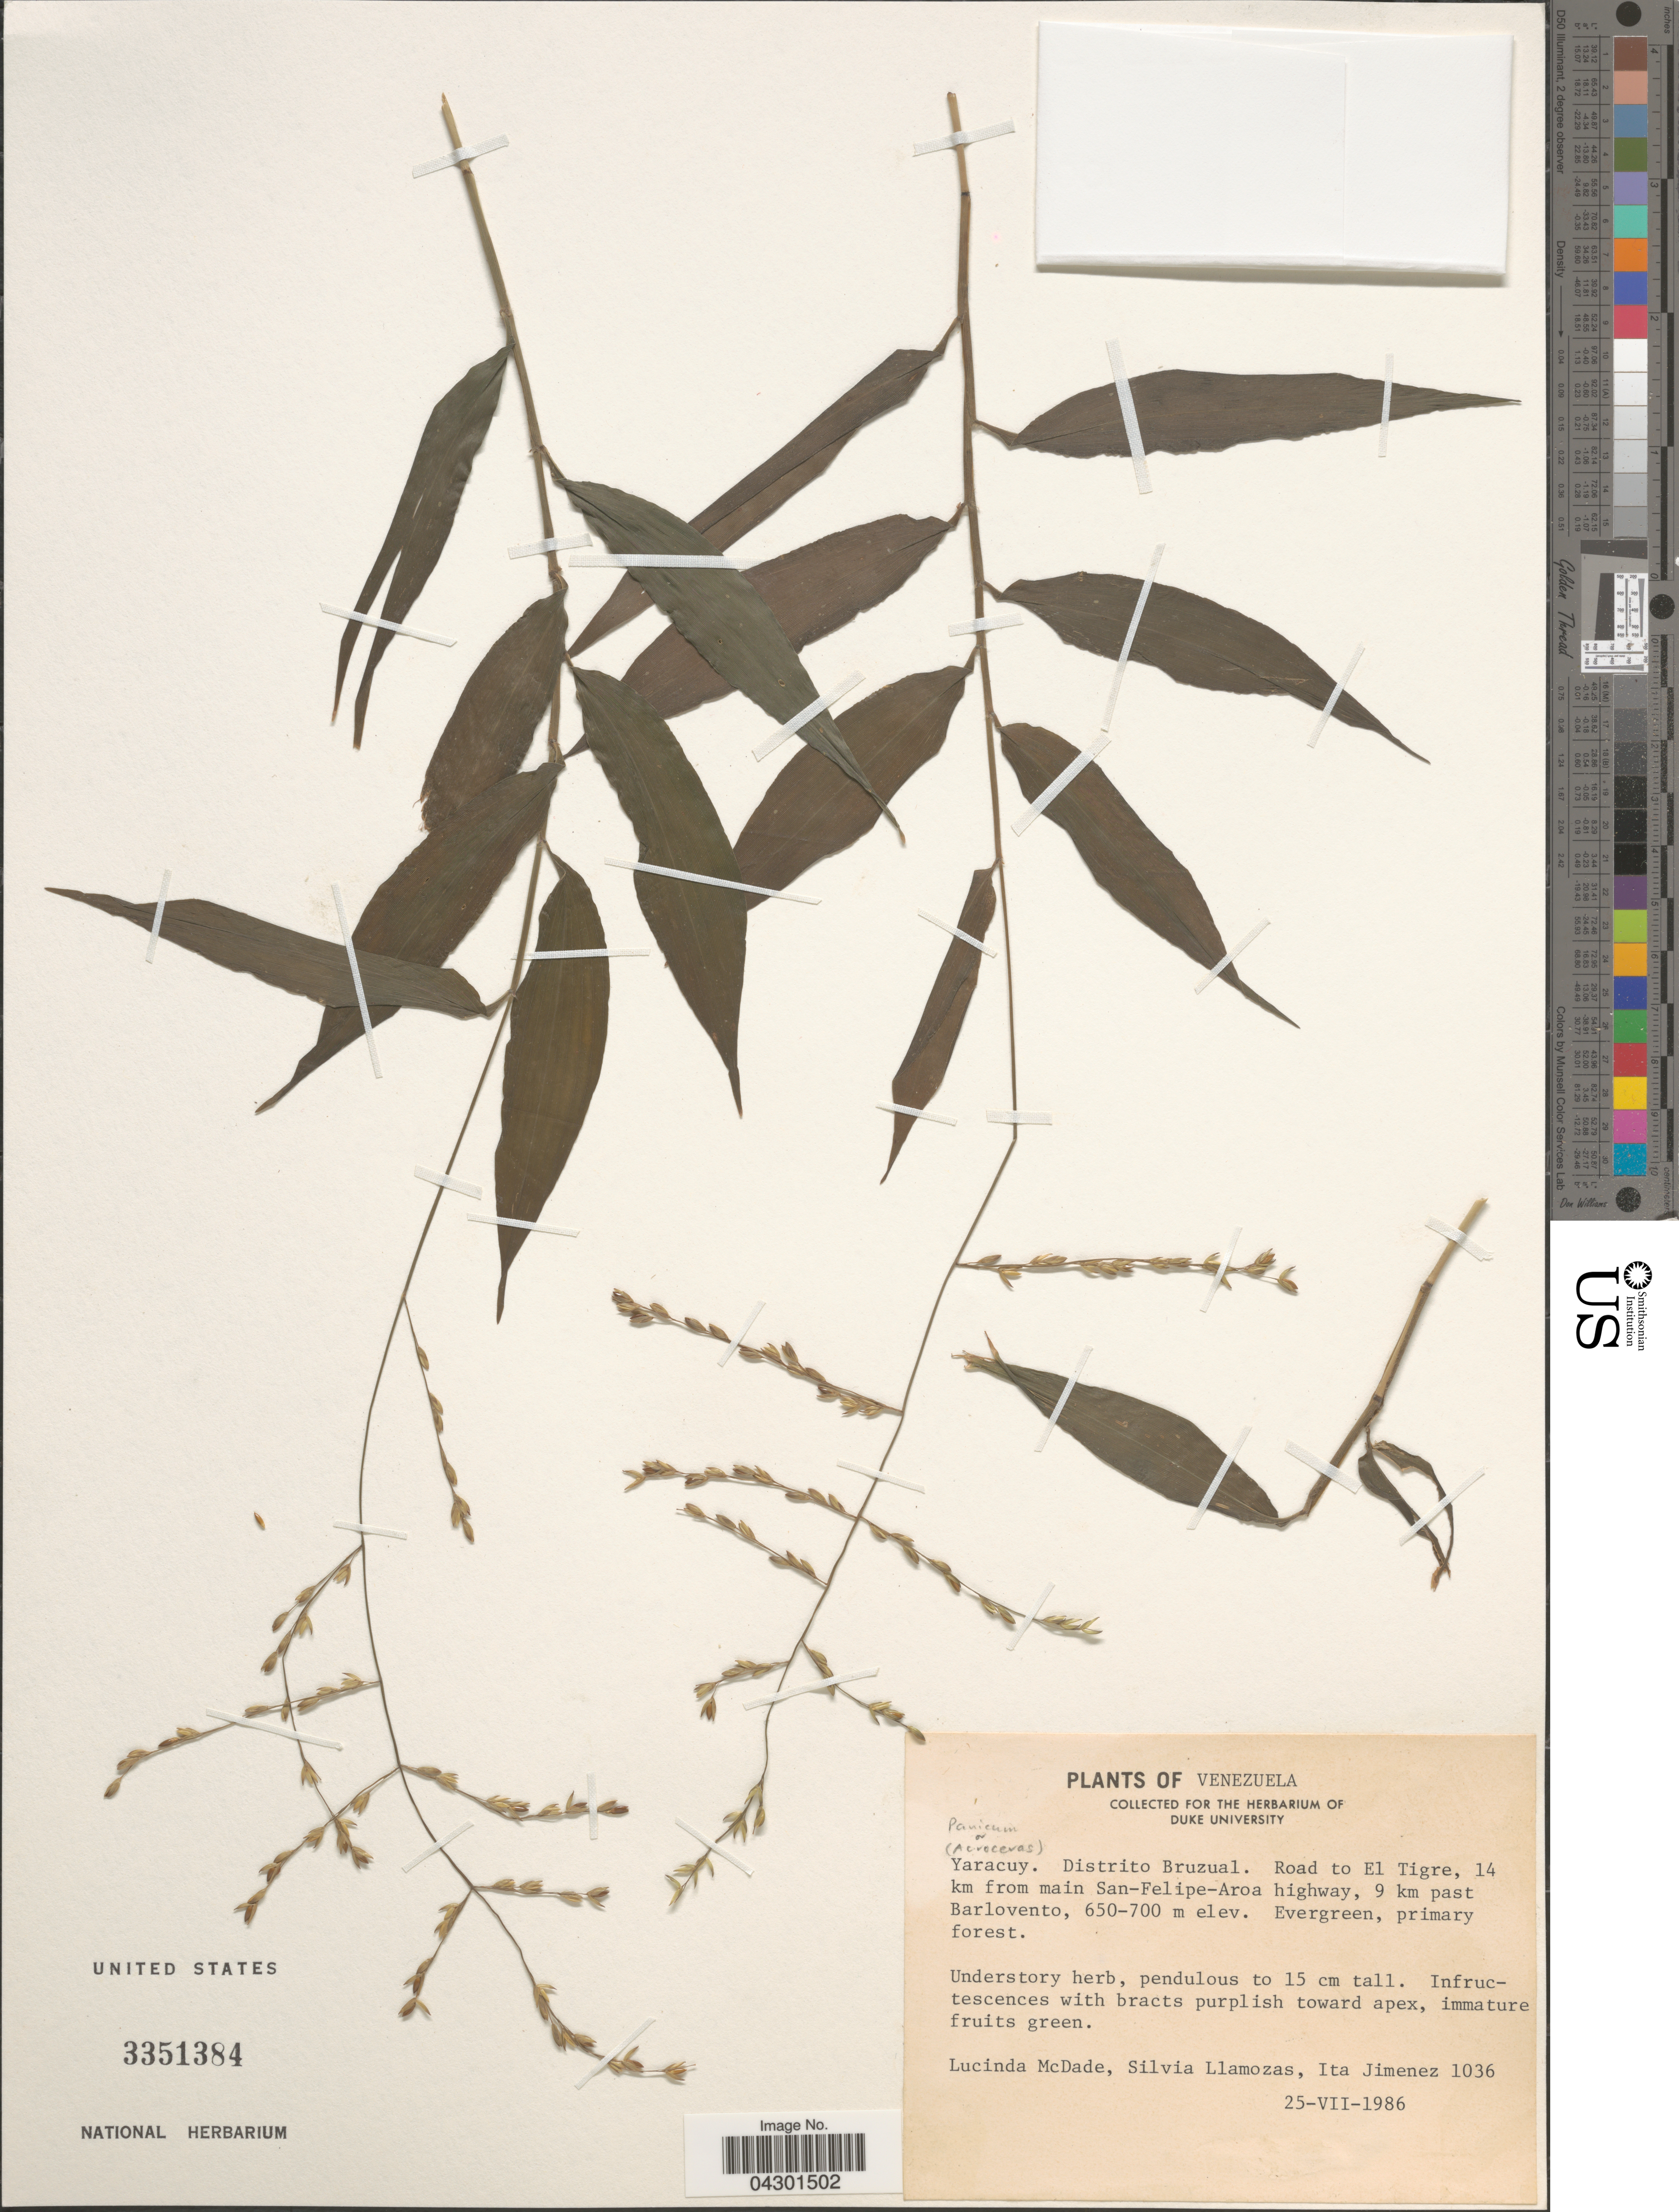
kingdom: Plantae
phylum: Tracheophyta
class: Liliopsida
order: Poales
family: Poaceae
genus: Panicum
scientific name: Panicum sp.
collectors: L. McDade, S. Llamozas & I. Jimenez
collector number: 1036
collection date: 1986-07-25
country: Venezuela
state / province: Yaracuy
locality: Distrito Bruzual. Road to El Tigre, 14 km from main San-Felipe-Aroa highway, 9 km past Barlovento.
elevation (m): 650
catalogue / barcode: US 3351384